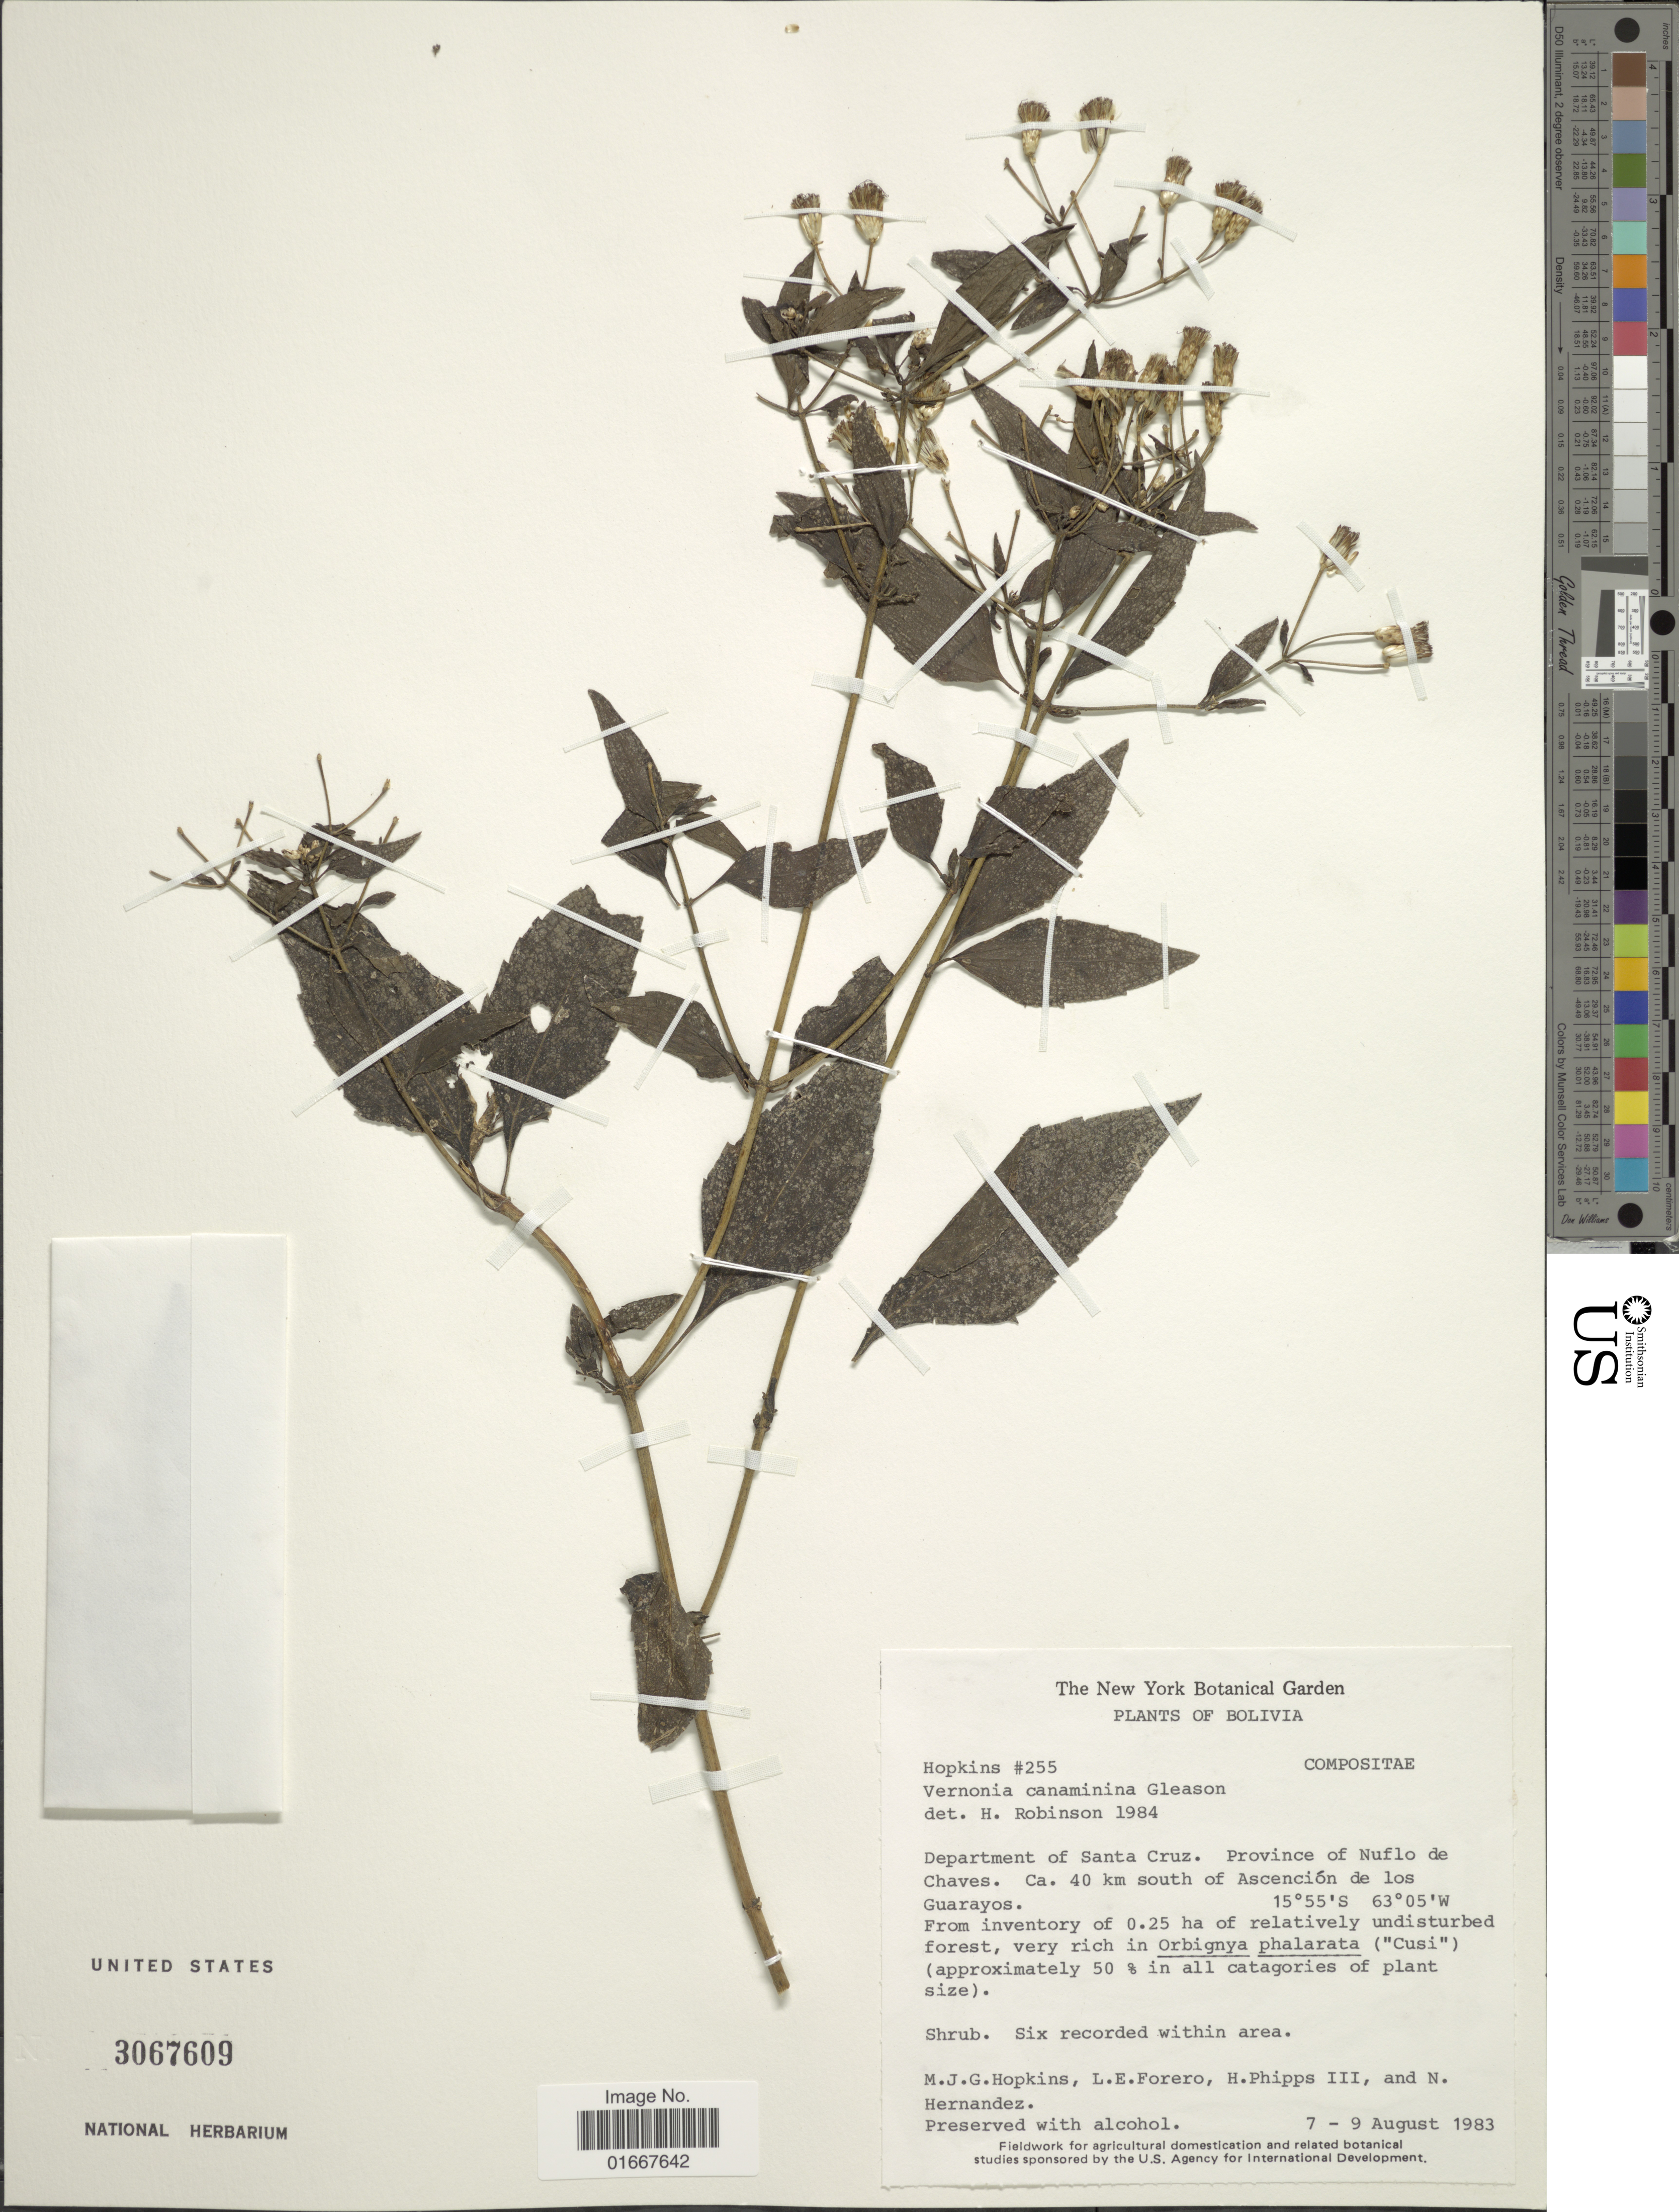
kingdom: Plantae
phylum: Tracheophyta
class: Magnoliopsida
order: Asterales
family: Asteraceae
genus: Chromolaena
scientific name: Chromolaena odorata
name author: (L.) R.M. King & H. Rob.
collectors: M. J. G. Hopkins, L. Forero, H. Phipps & N. Hernandez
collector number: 255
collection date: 1983-08-07/1983-08-09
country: Bolivia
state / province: Santa Cruz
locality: Province of Nuflo de Chaves. Ca. 40 km south of Ascención de los Guarayos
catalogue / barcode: US 3067609